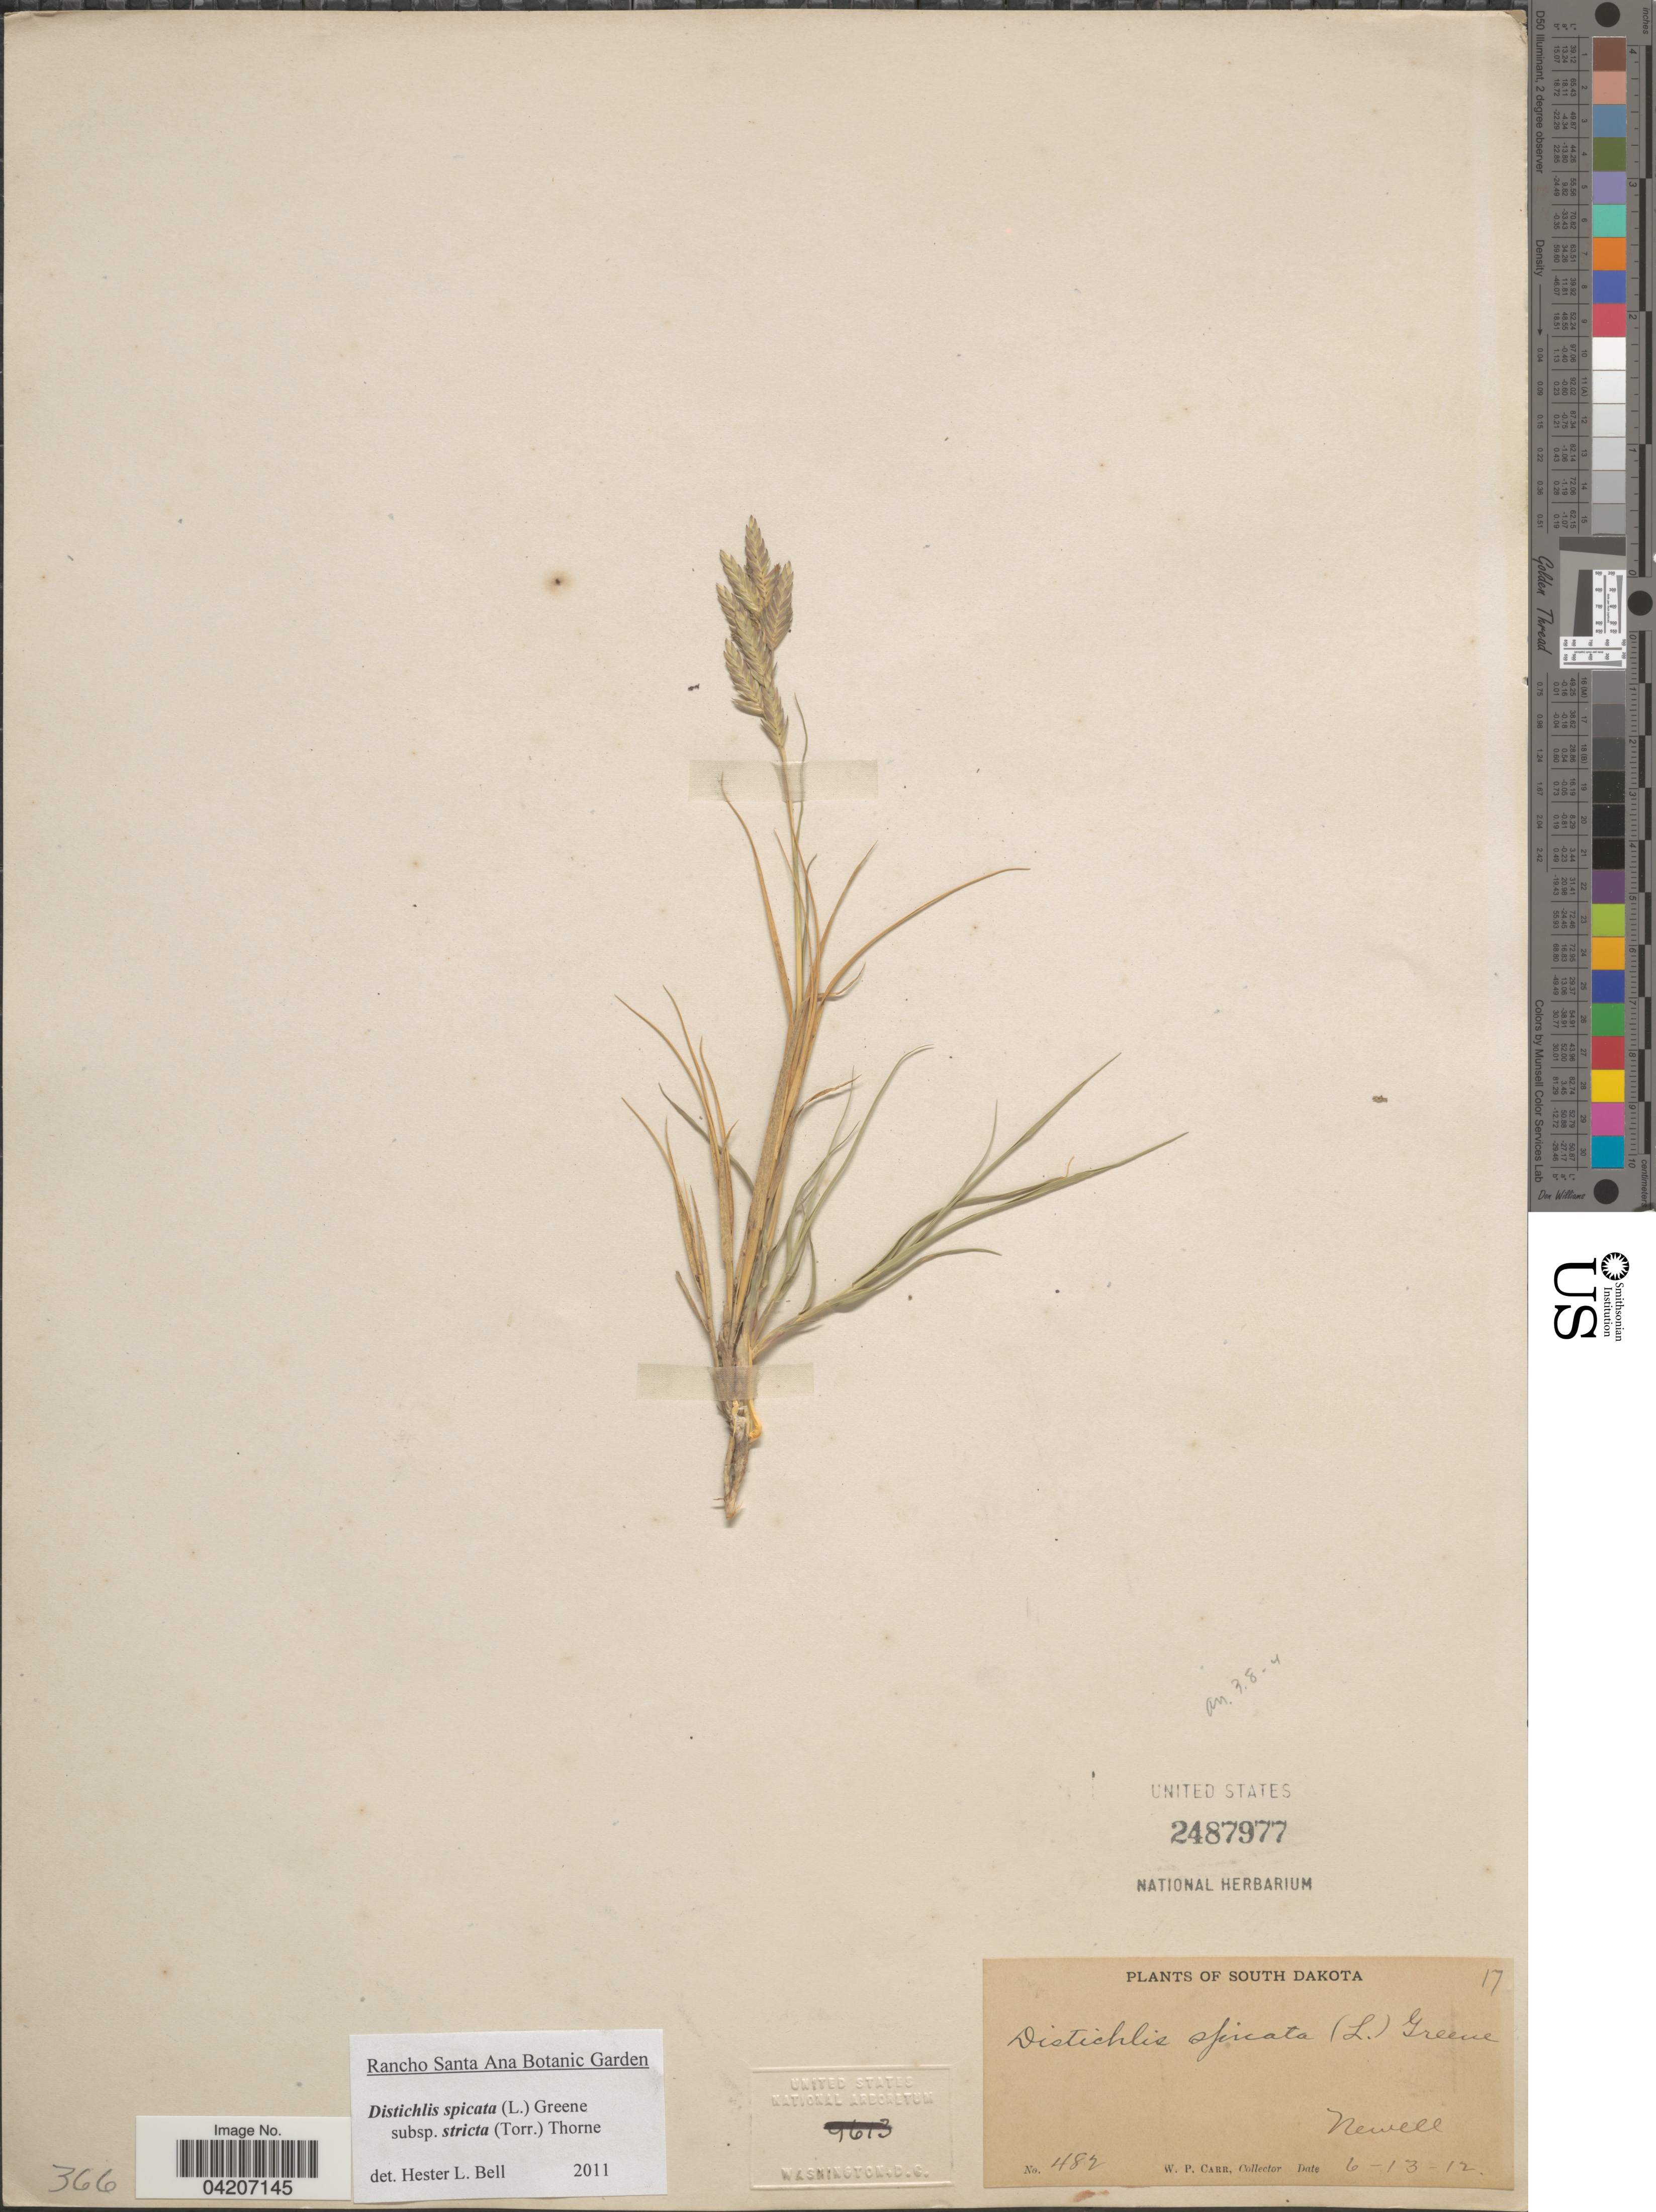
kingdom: Plantae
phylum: Tracheophyta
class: Liliopsida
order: Poales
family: Poaceae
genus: Distichlis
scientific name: Distichlis spicata subsp. stricta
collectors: W. Carr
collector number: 482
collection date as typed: Transcribed d/m/y: 13/6/12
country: United States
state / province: South Dakota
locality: Newell.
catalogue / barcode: US 2487977